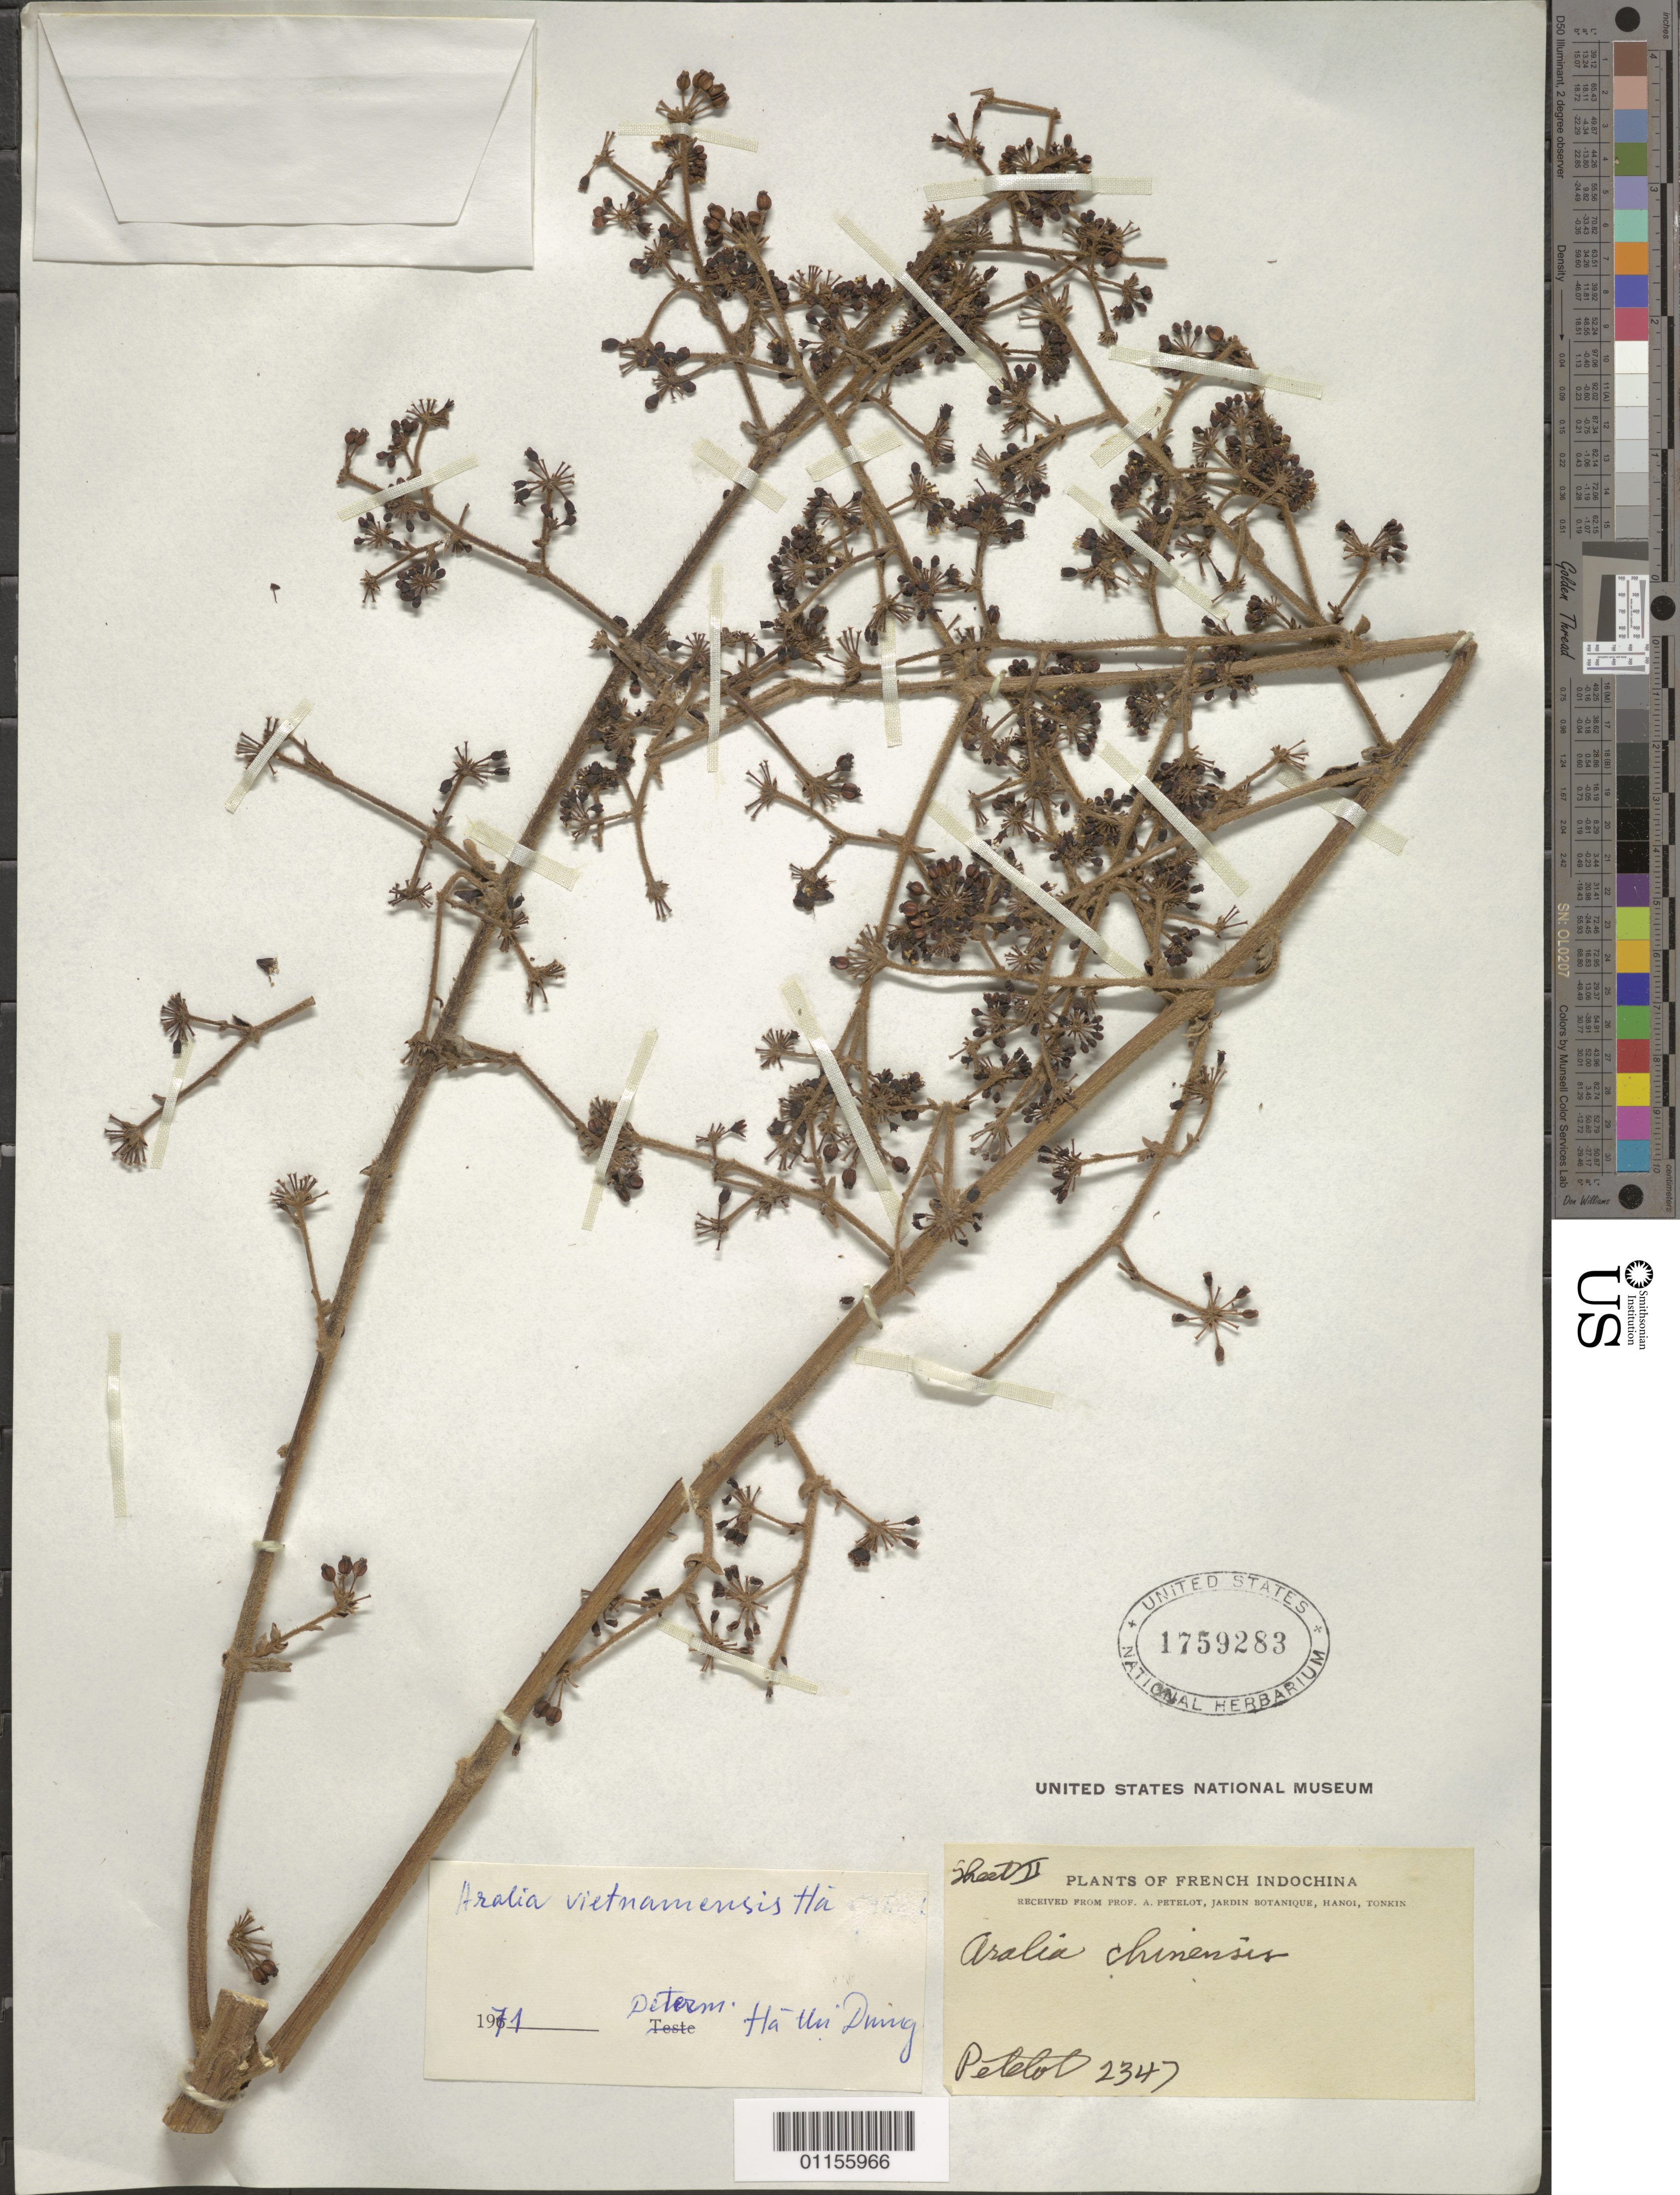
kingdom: Plantae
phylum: Tracheophyta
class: Magnoliopsida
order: Apiales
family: Araliaceae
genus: Aralia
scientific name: Aralia vietnamensis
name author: Ha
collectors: A. Petelot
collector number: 2347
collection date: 1993-12-27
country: Vietnam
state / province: Thái Nguyên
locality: Tonkin.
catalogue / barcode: US 1759283